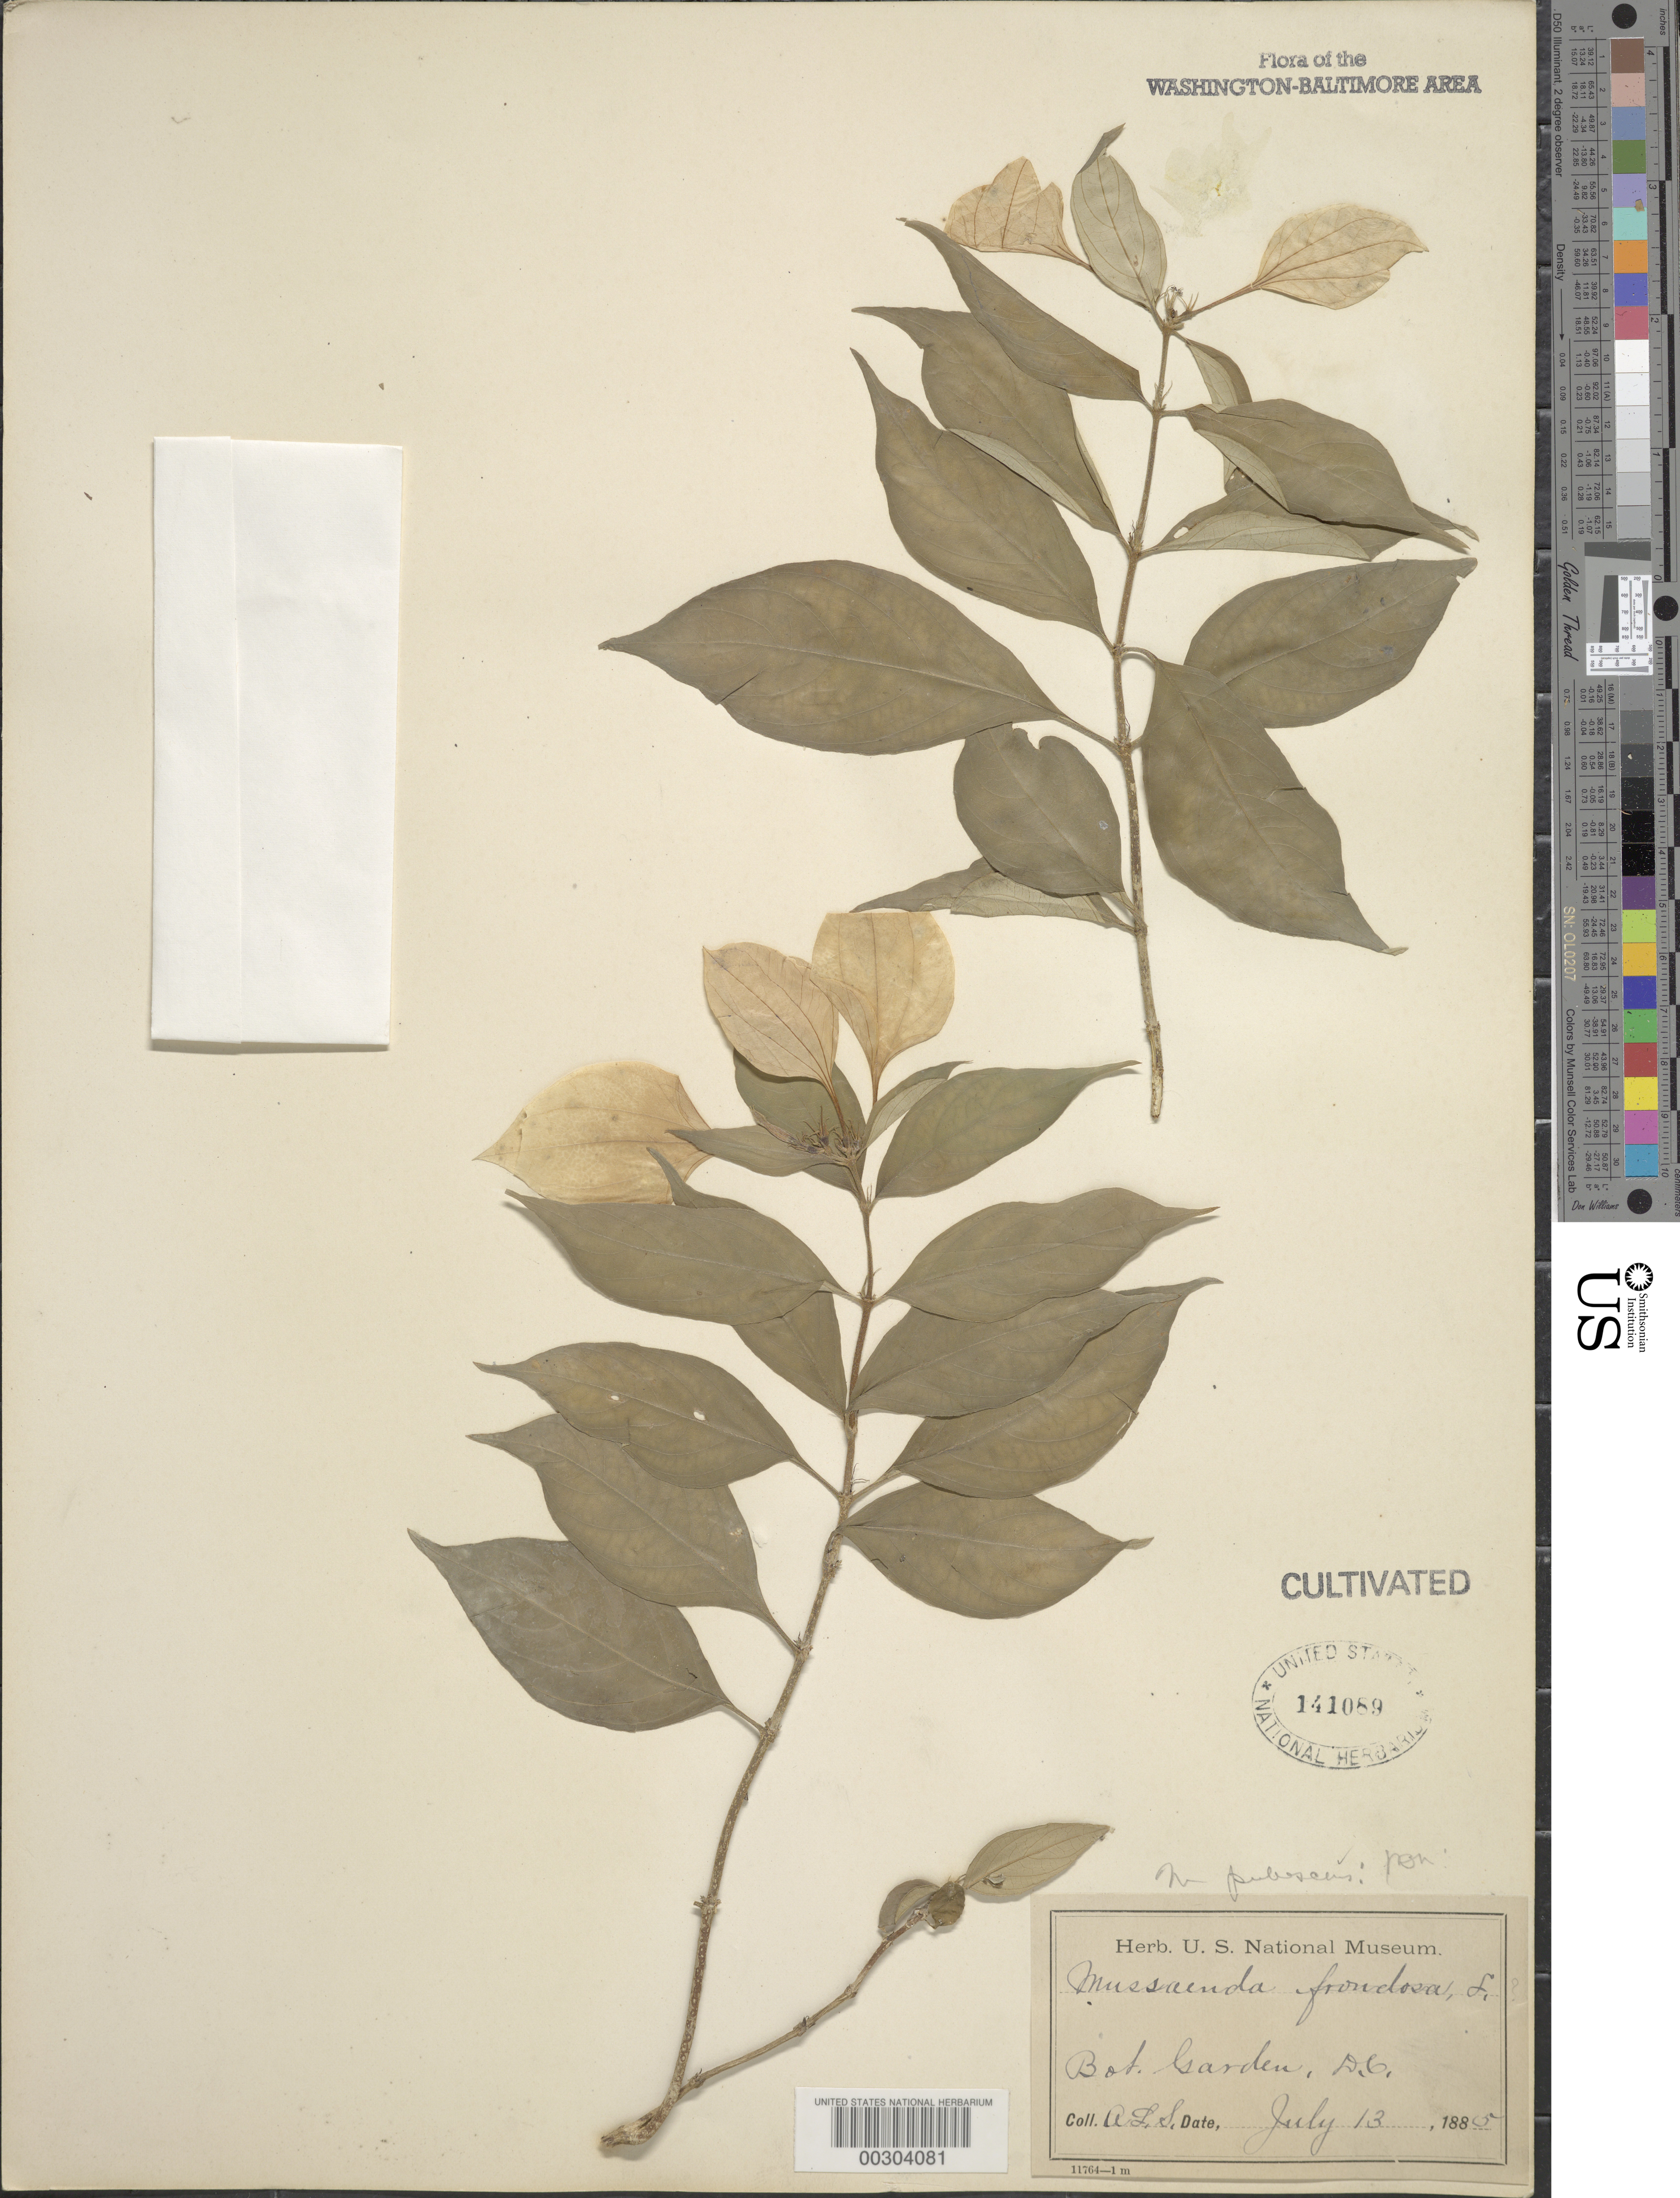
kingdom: Plantae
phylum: Tracheophyta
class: Magnoliopsida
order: Gentianales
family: Rubiaceae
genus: Mussaenda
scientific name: Mussaenda frondosa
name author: L.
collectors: A. L. Schott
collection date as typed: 13 Jul 1885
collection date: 1885-07-13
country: United States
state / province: District of Columbia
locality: Botanical Gardens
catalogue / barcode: US 141089